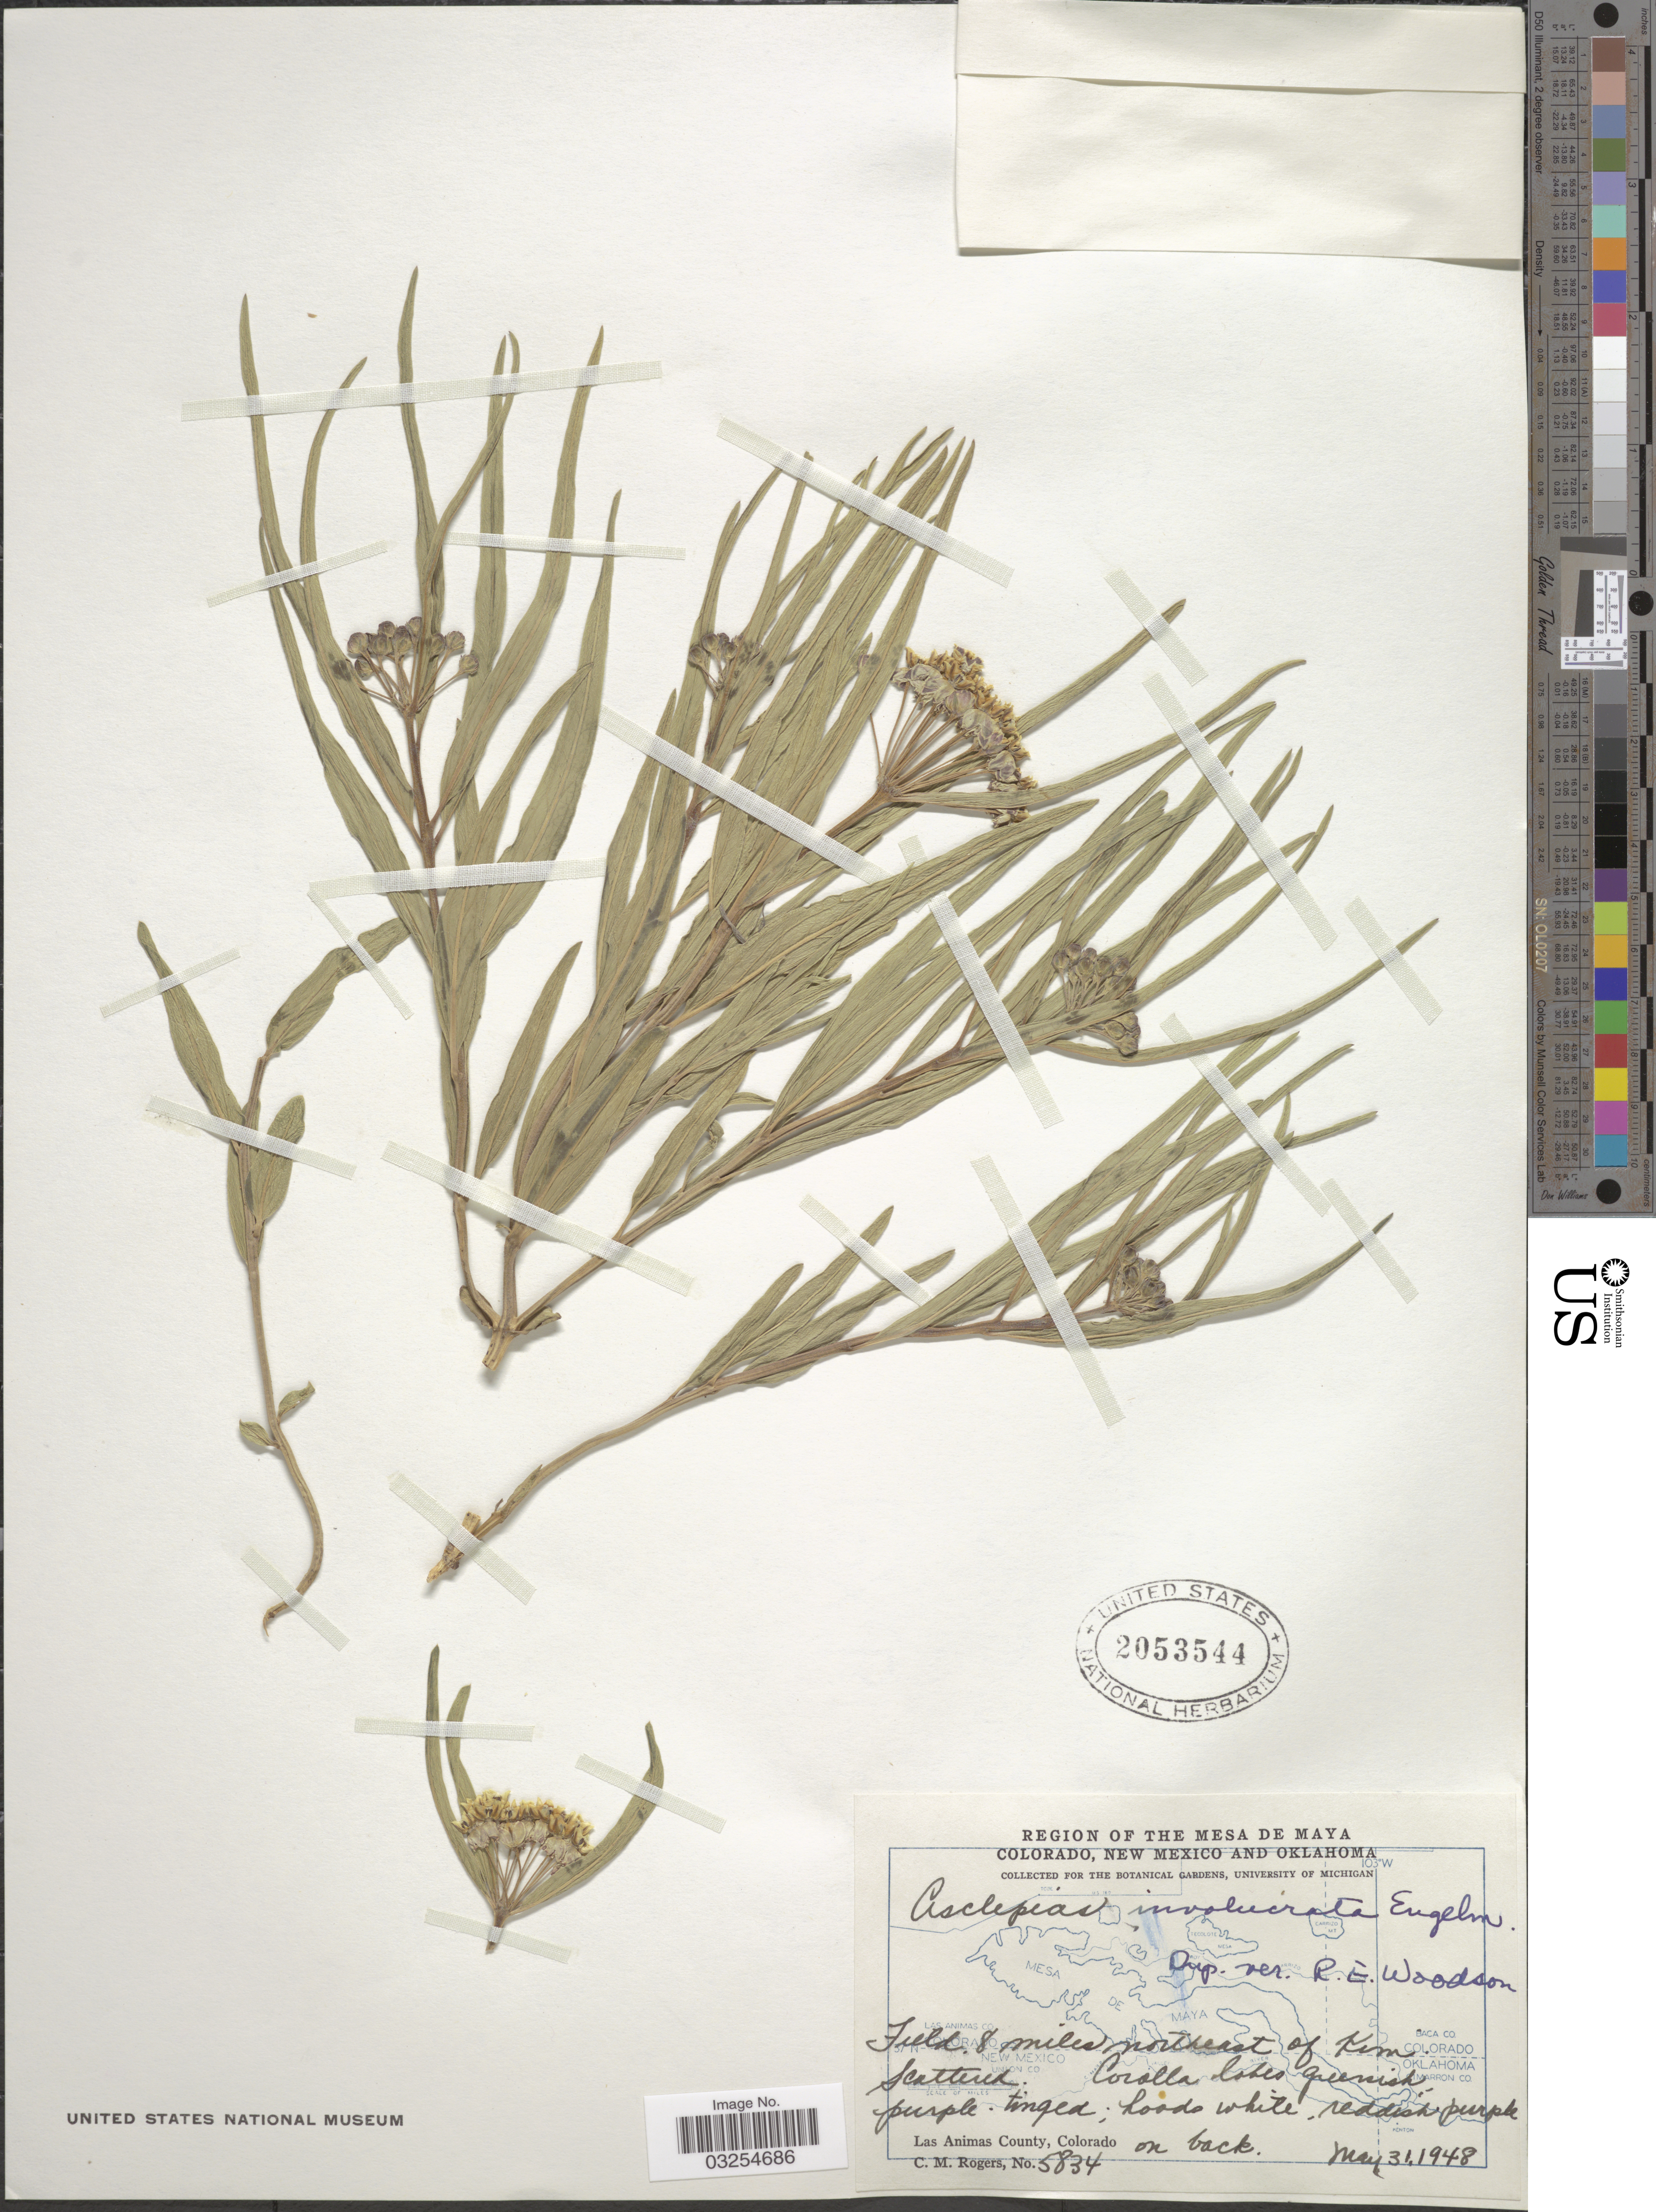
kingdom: Plantae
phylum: Tracheophyta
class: Magnoliopsida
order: Gentianales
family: Apocynaceae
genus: Asclepias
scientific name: Asclepias involucrata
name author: Engelm. ex Torr.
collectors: C. M. Rogers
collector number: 5834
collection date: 1948-05-31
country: United States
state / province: Colorado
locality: Region of the Mesa de Maya. Field 8 miles northeast of Kim. Las Animas County.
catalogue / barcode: US 2053544